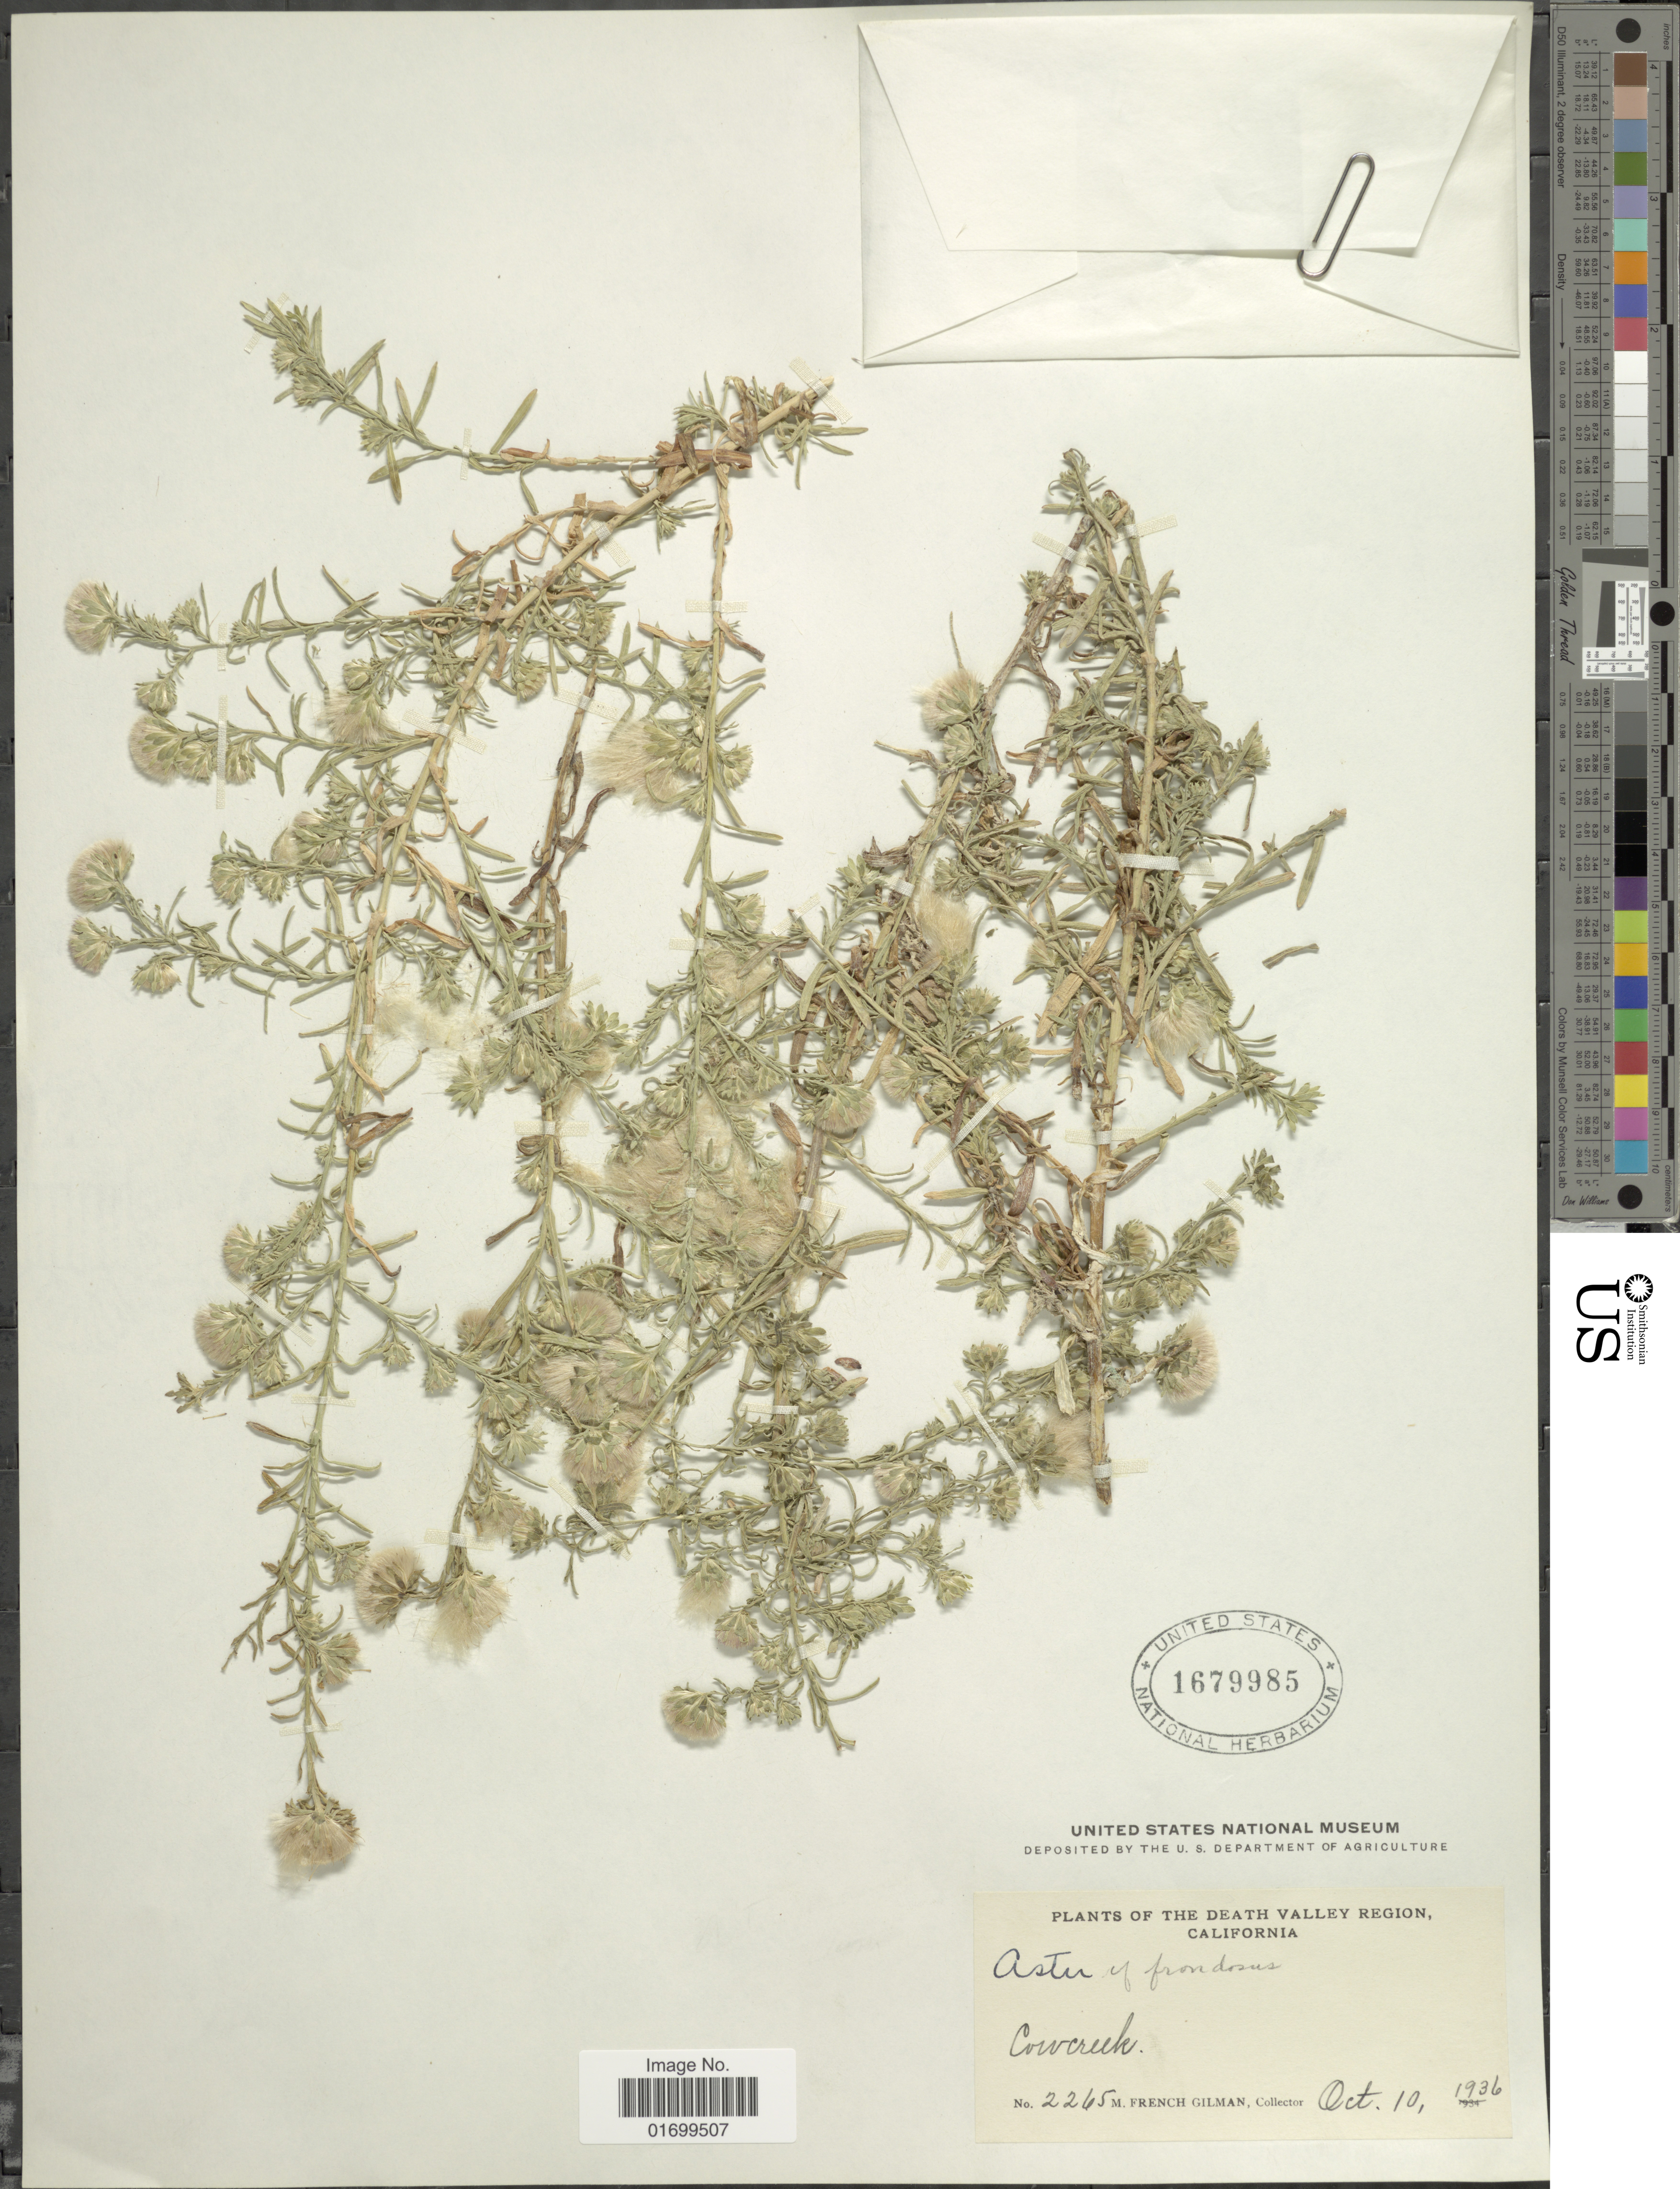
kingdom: Plantae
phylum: Tracheophyta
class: Magnoliopsida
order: Asterales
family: Asteraceae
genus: Symphyotrichum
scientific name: Symphyotrichum frondosum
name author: (Nutt.) G.L. Nesom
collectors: M. F. Gilman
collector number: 2265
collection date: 1936-10-10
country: United States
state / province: California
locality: The Death Valley region, Cowcreek.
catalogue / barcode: US 1679985